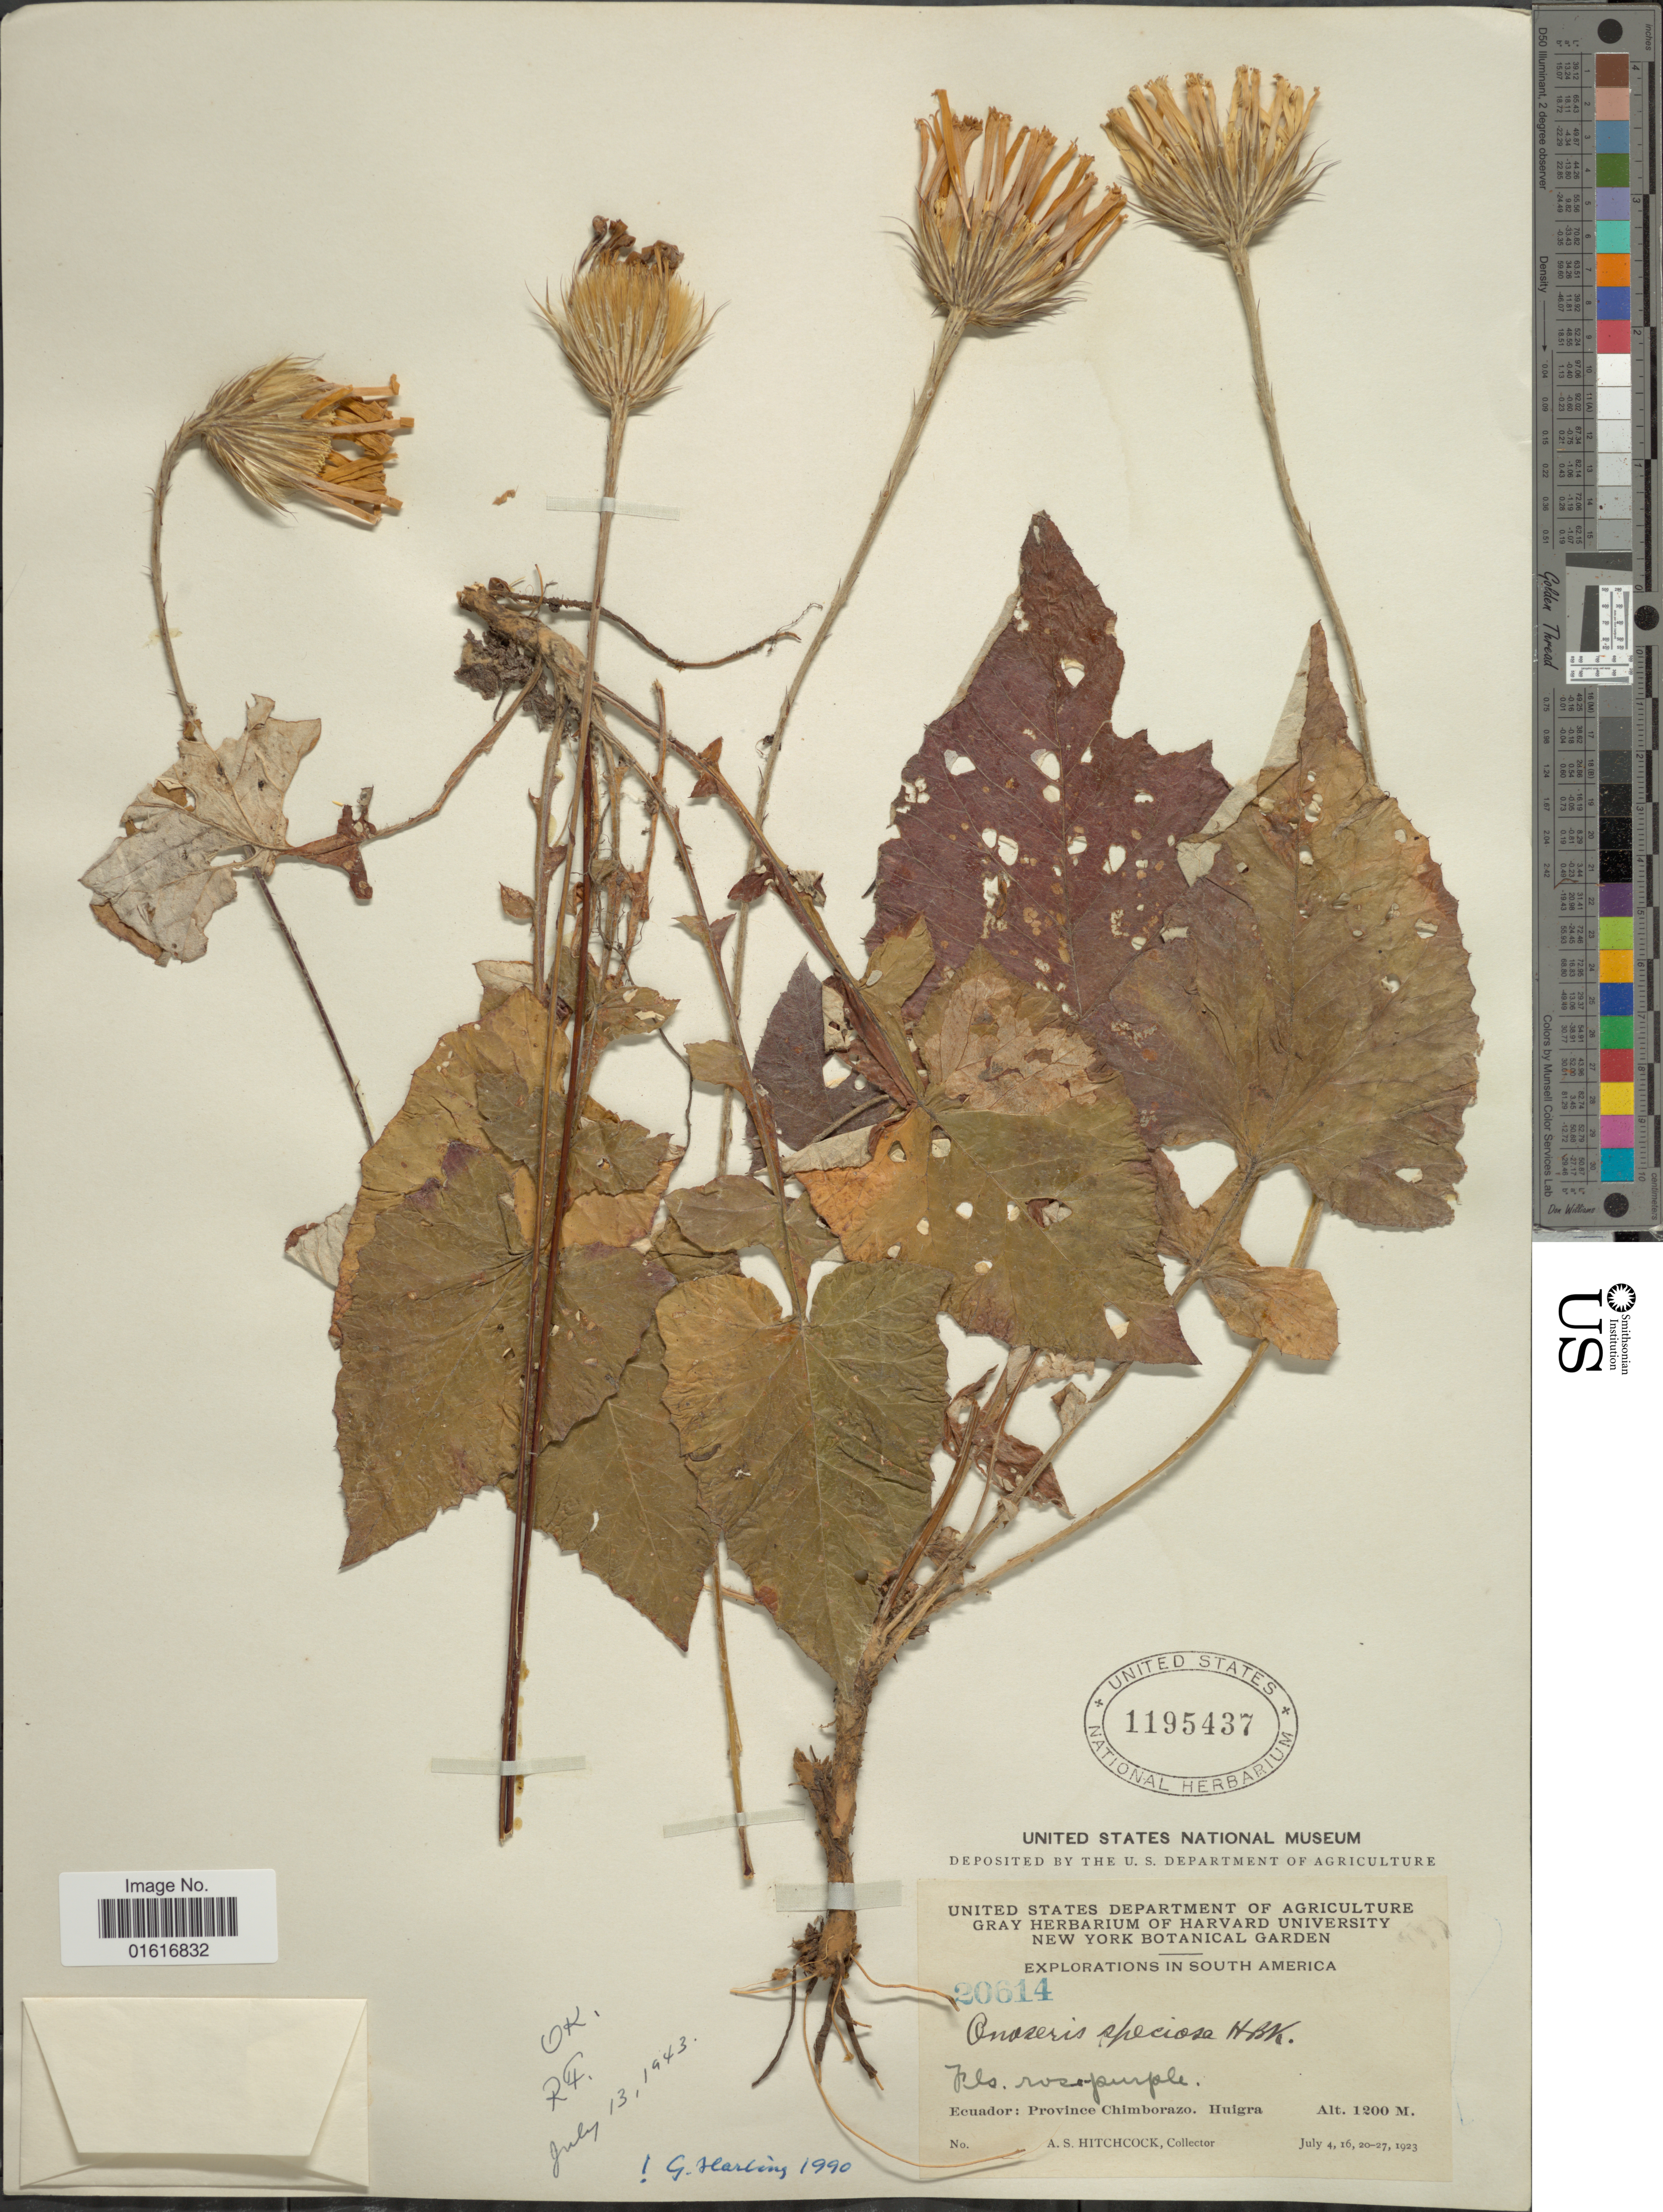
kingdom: Plantae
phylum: Tracheophyta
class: Magnoliopsida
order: Asterales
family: Asteraceae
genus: Onoseris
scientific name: Onoseris speciosa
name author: Kunth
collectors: A. S. Hitchcock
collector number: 20614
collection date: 1923-07-04/1923-07-27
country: Ecuador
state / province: Chimborazo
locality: Huigra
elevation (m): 1200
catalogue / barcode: US 1195437